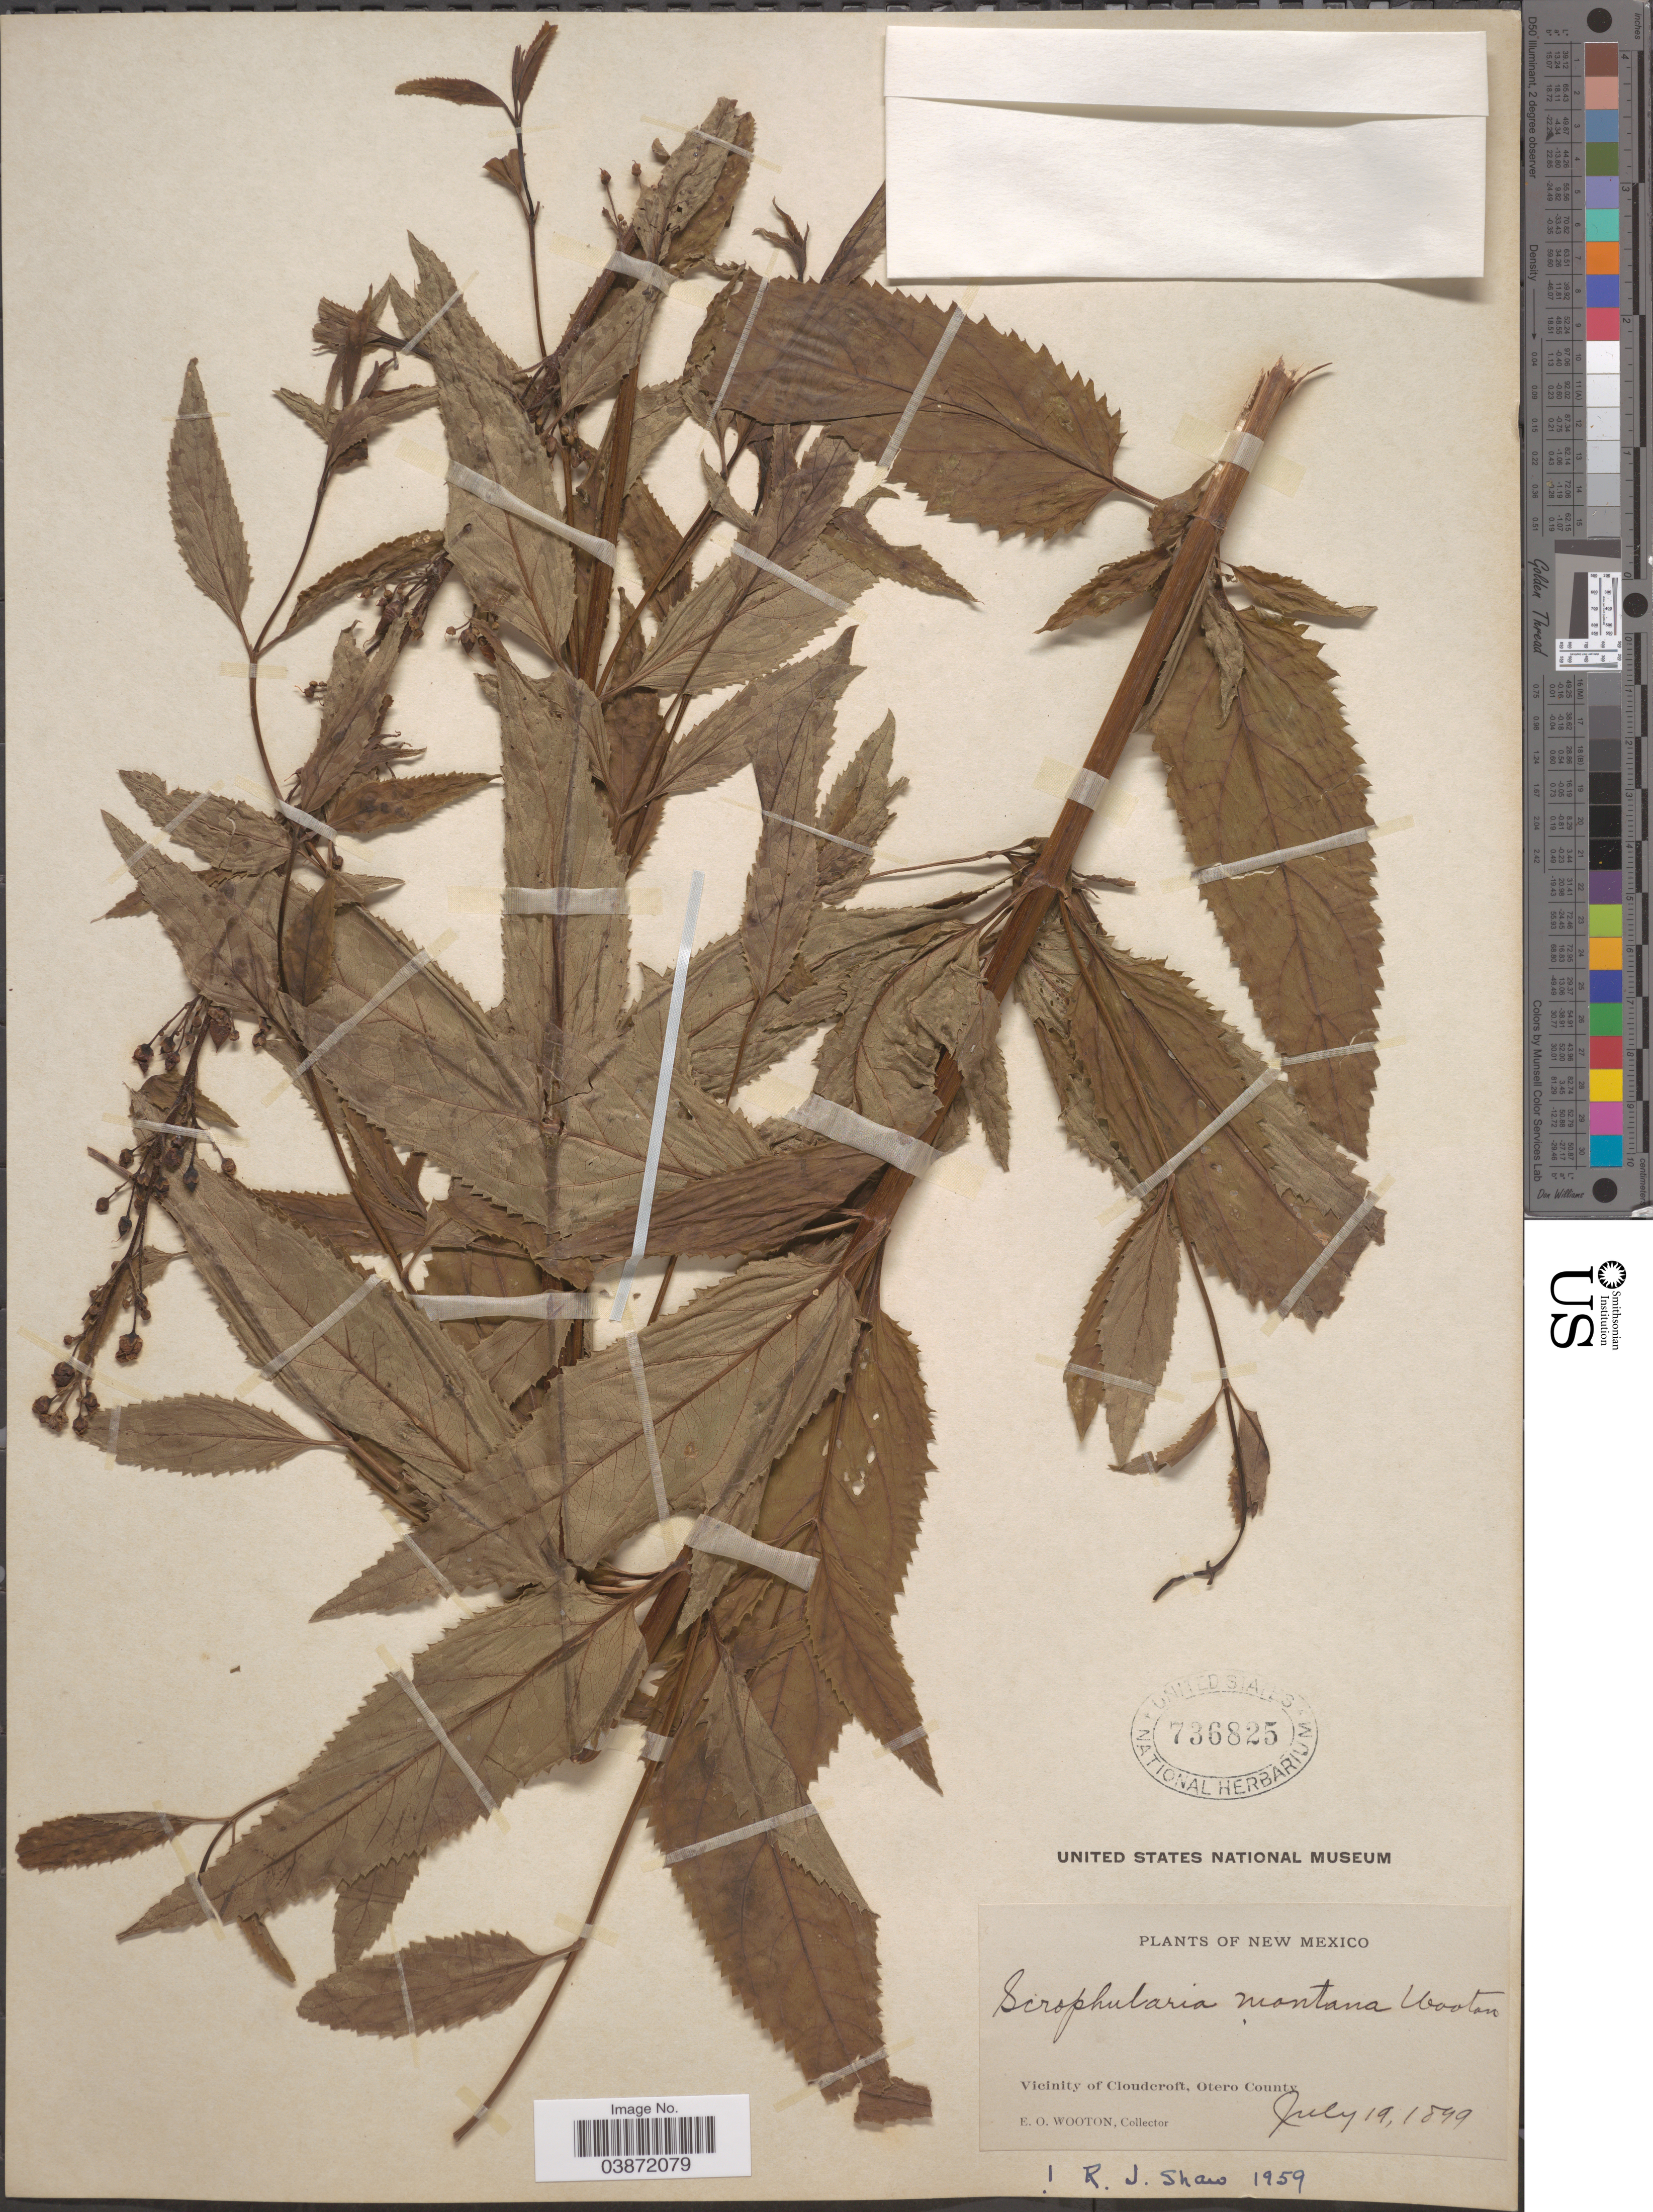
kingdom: Plantae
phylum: Tracheophyta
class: Magnoliopsida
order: Lamiales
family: Scrophulariaceae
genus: Scrophularia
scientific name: Scrophularia montana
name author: Wooton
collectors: E. O. Wooton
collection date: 1899-07-19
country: United States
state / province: New Mexico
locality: Vicinity of Cloudcroft, Otero County.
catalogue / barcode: US 736825